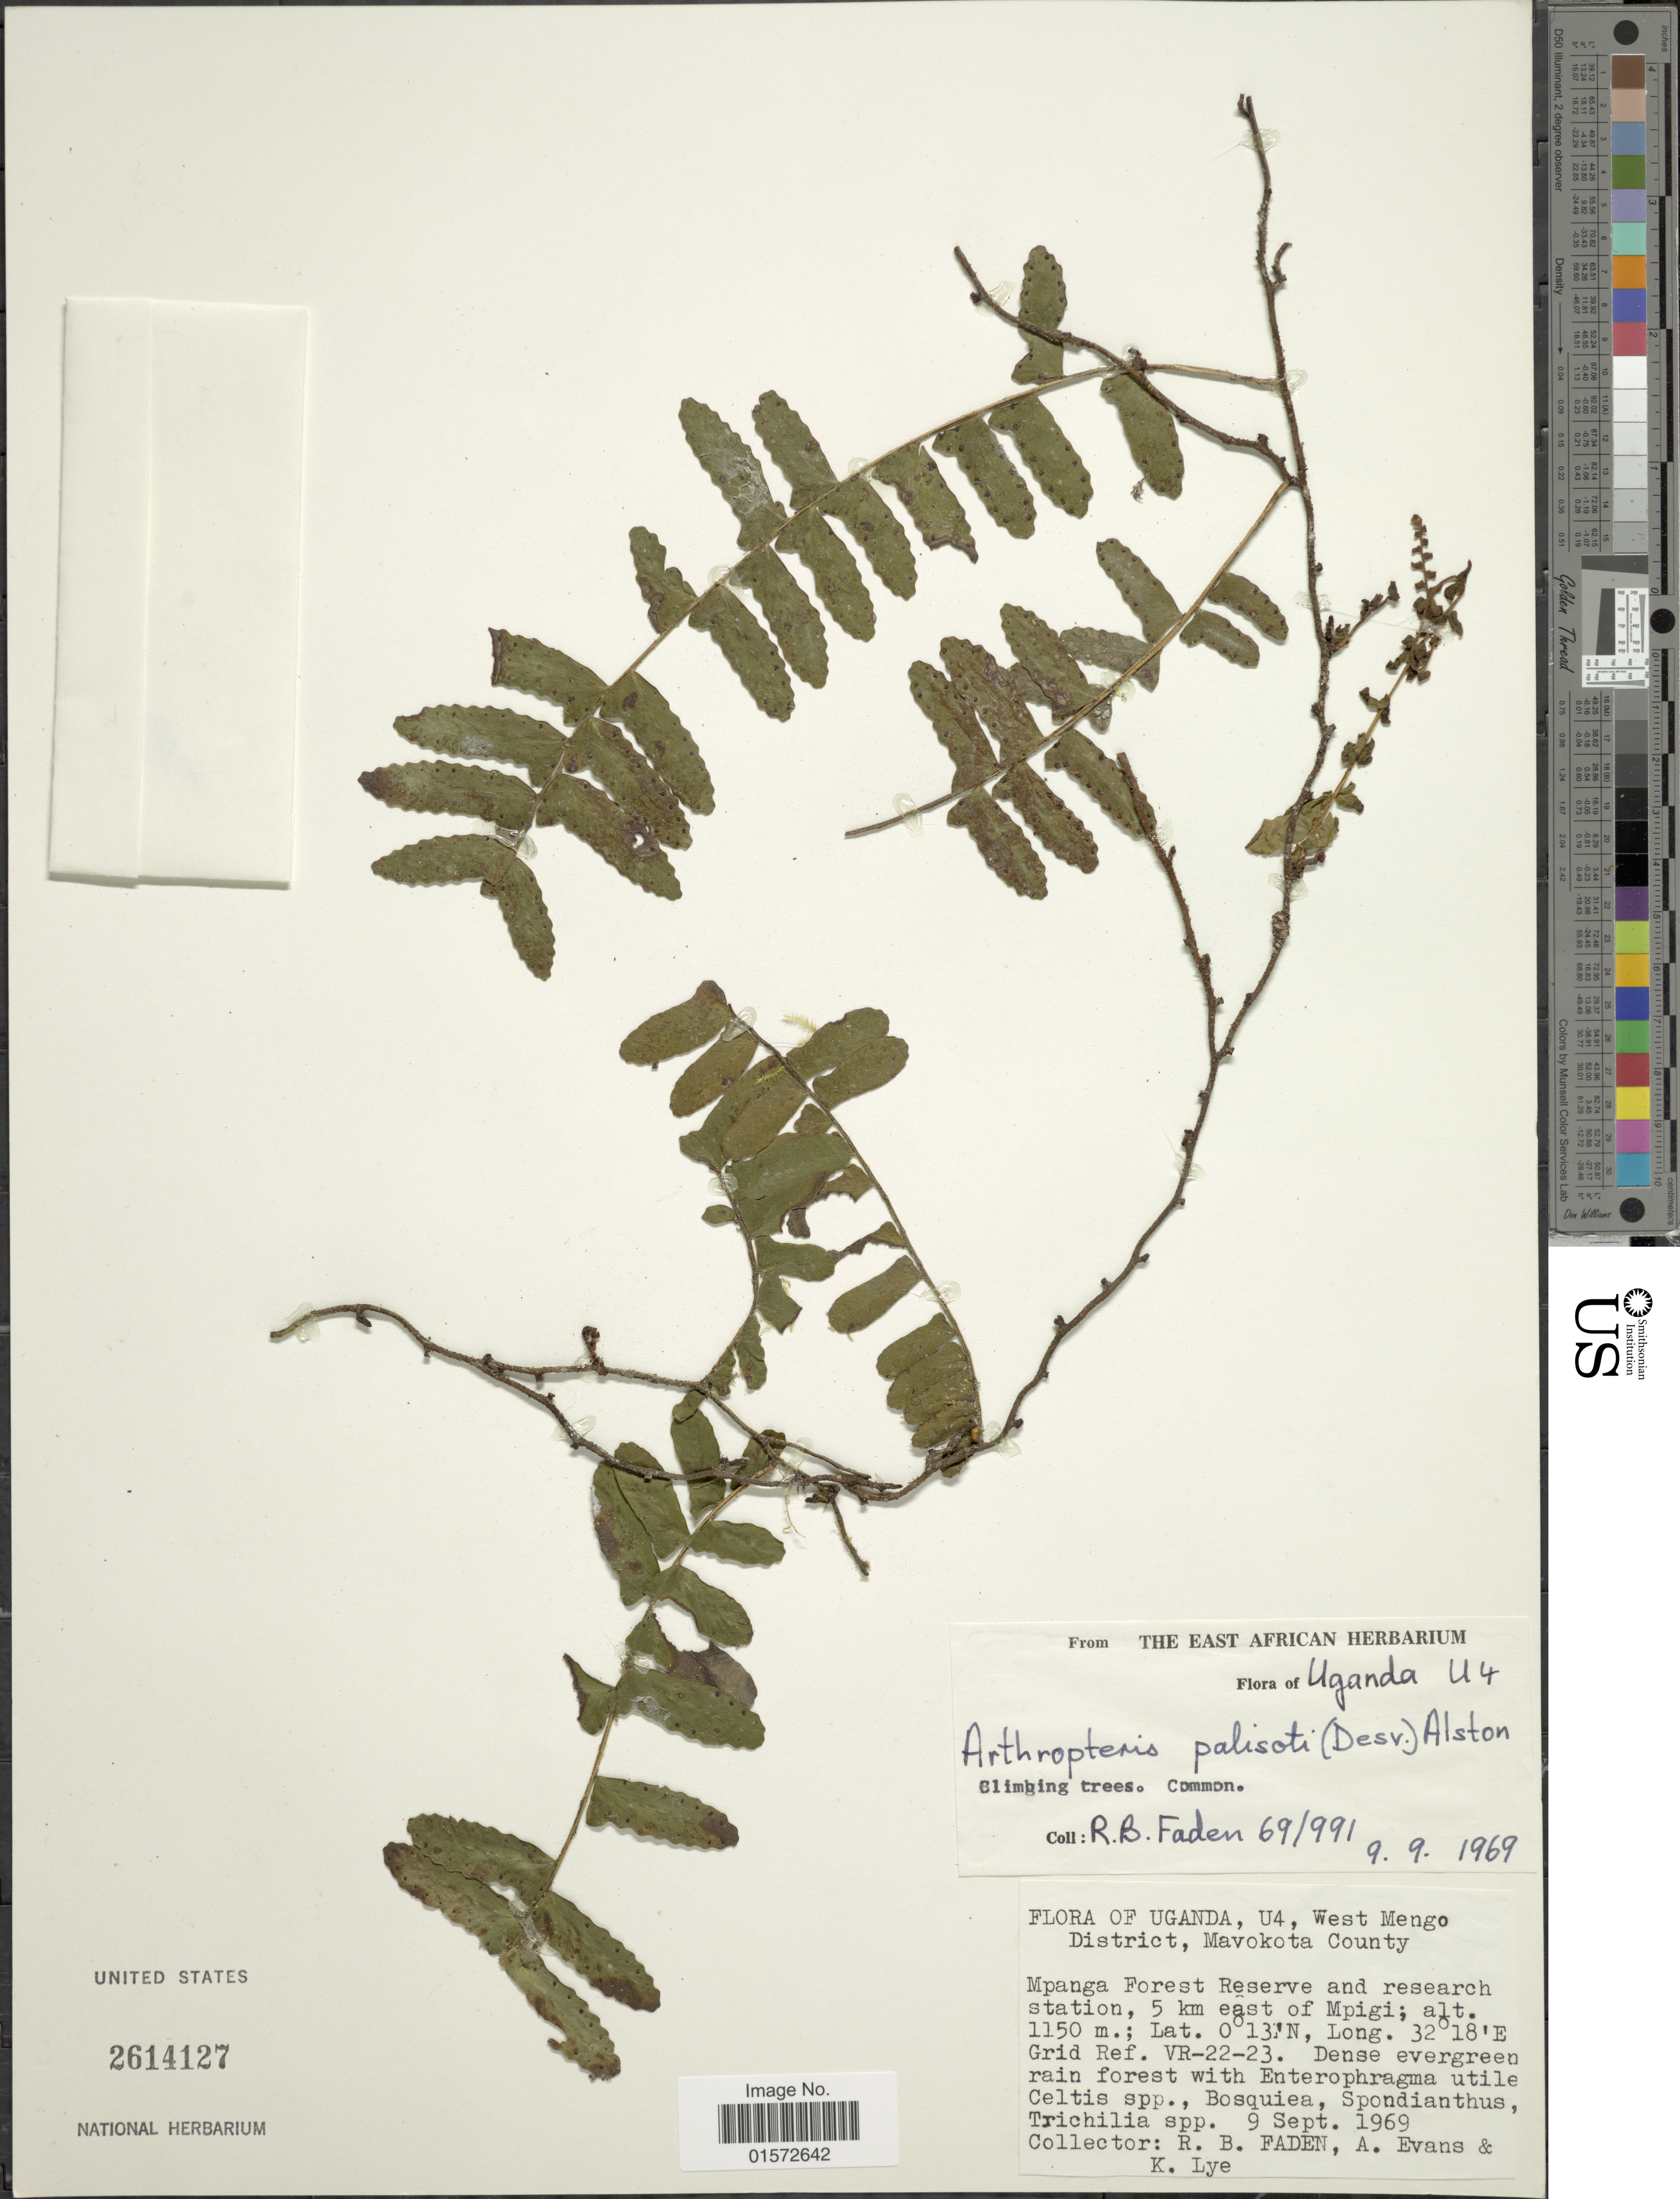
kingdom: Plantae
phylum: Tracheophyta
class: Polypodiopsida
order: Polypodiales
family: Tectariaceae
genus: Arthropteris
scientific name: Arthropteris palisotii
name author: (Desv.) Alston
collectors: R. B. Faden, A. Evans & K. A. Lye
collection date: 1969-09-09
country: Uganda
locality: West Mengo District, Mavokota County, Mpang Forest Reserve and resear ch'station, 5 km east Mpigi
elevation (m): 1150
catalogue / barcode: US 2614127